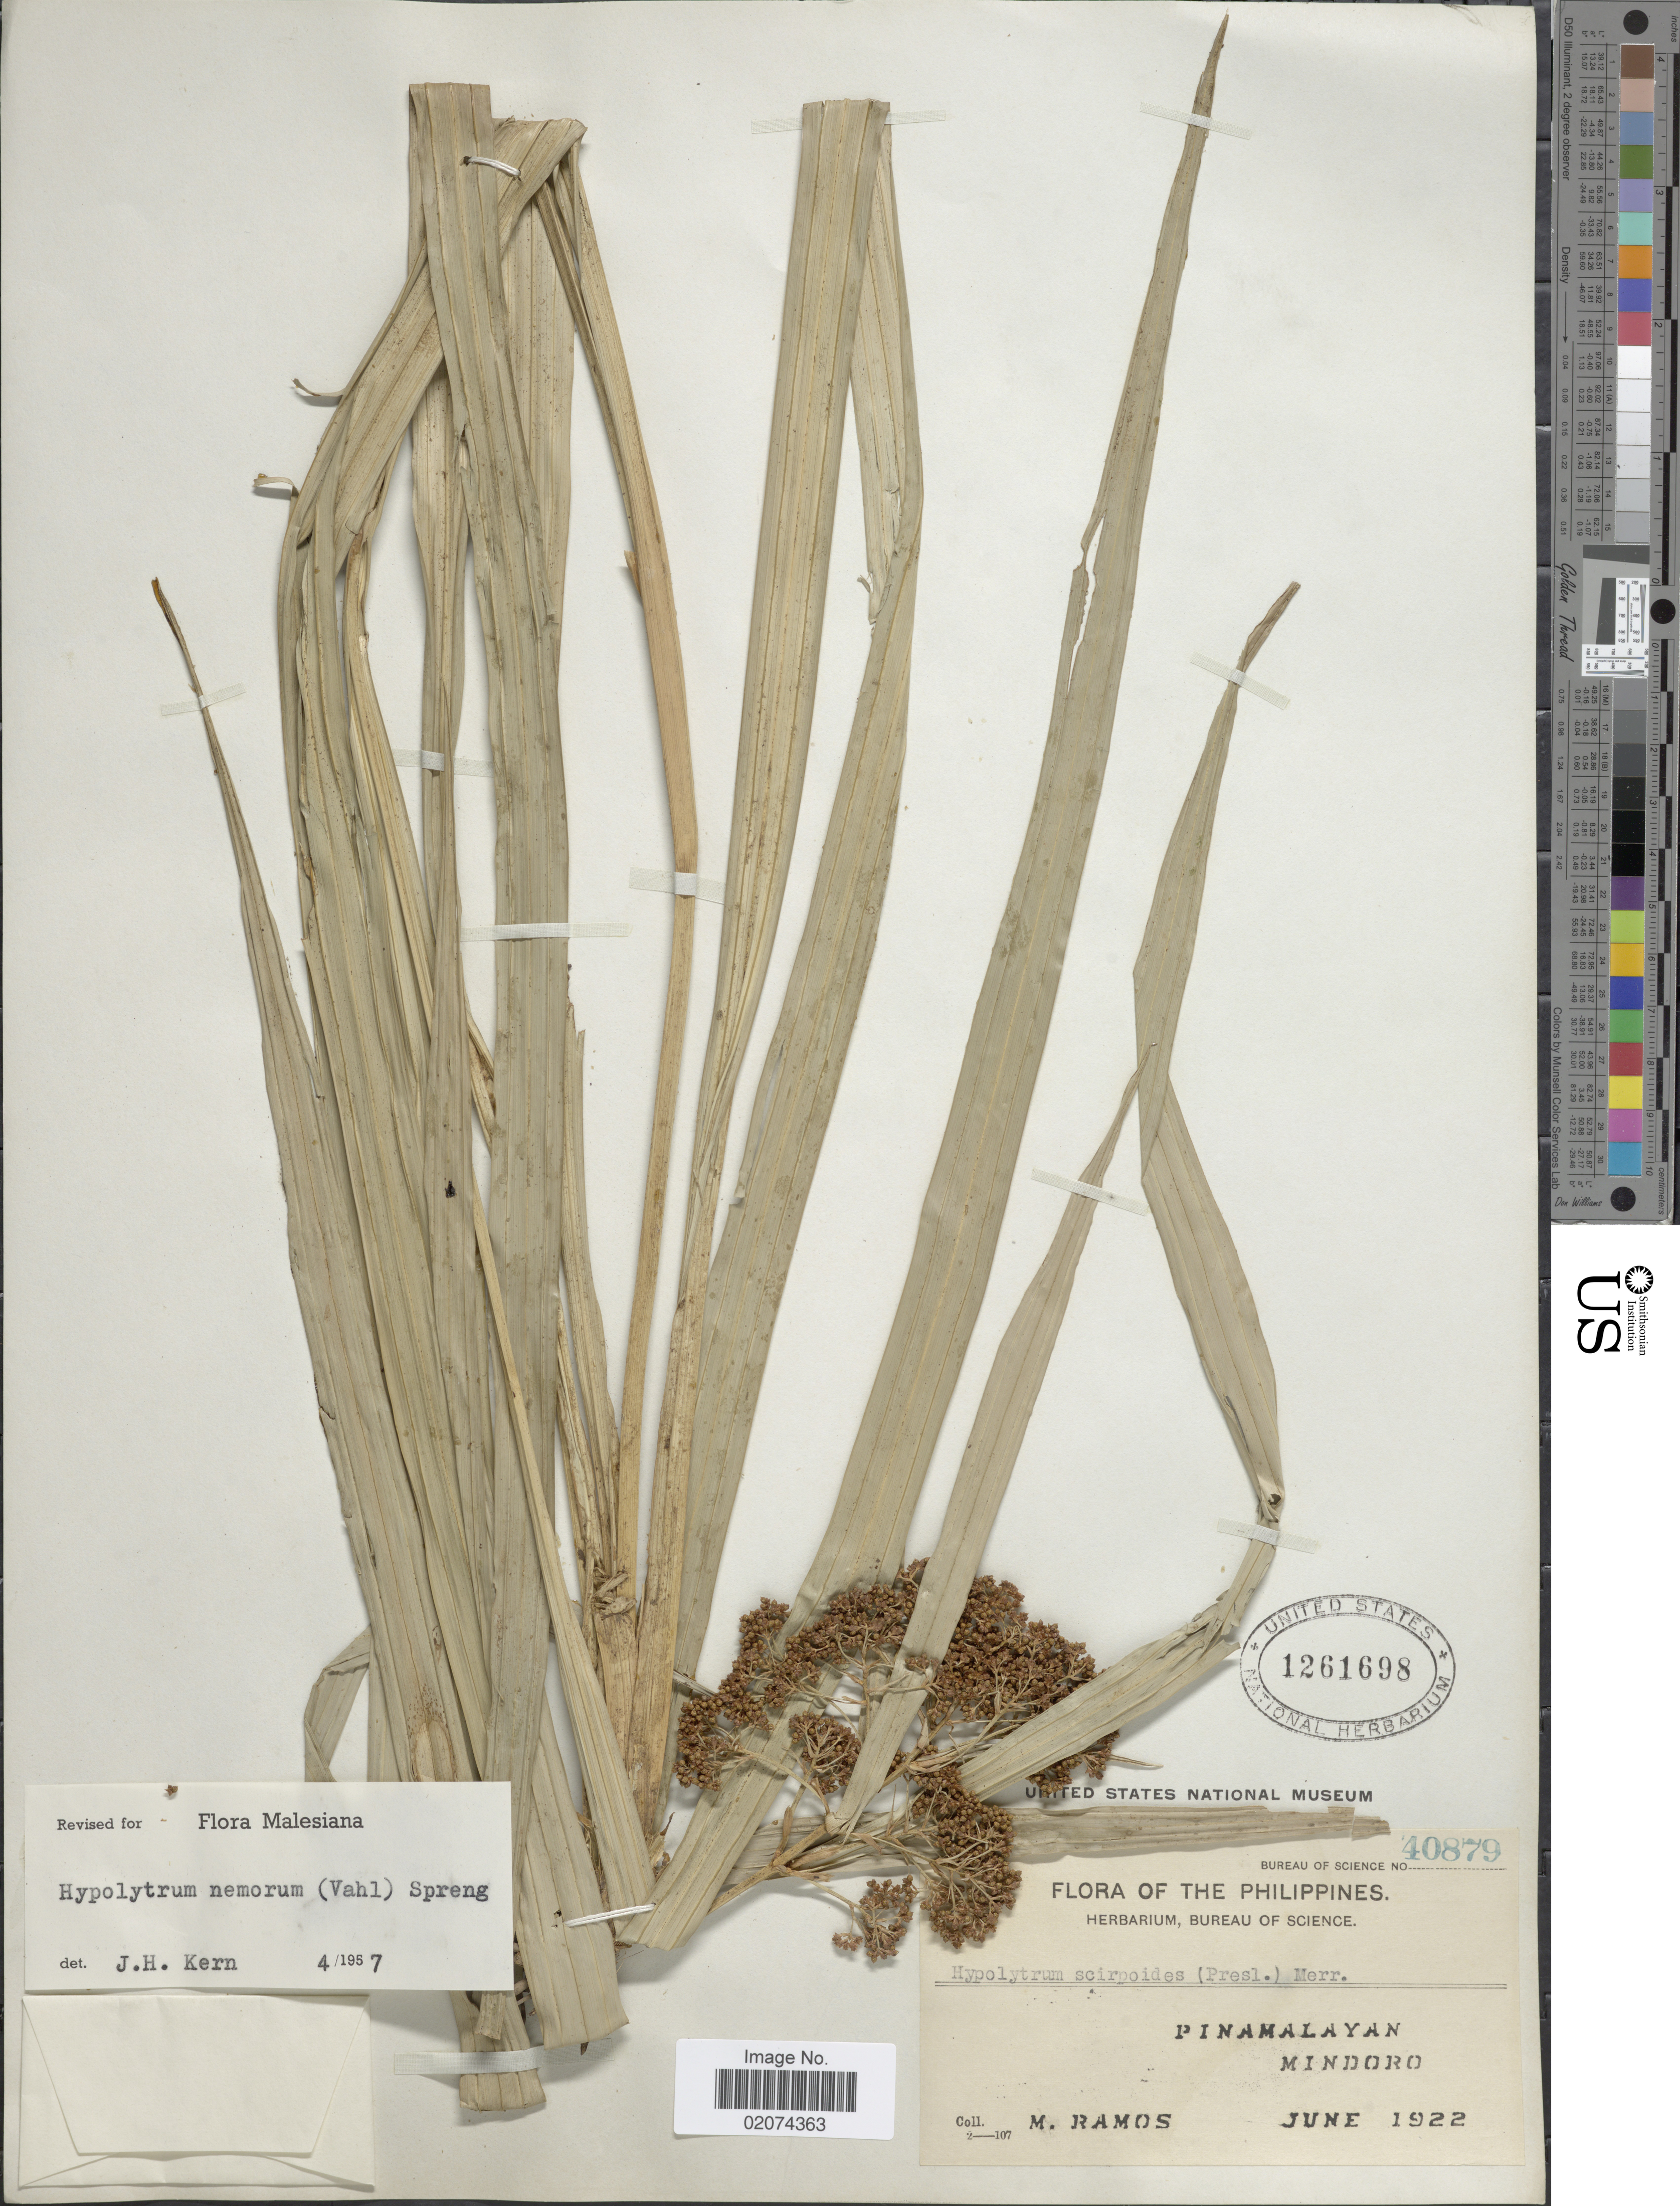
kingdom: Plantae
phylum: Tracheophyta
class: Liliopsida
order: Poales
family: Cyperaceae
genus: Hypolytrum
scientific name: Hypolytrum nemorum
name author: (Vahl) Spreng.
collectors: M. Ramos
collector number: Bureau of Science40879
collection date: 1922-06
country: Philippines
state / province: Mimaropa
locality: Pinamalayan, Mindoro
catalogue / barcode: US 1261698